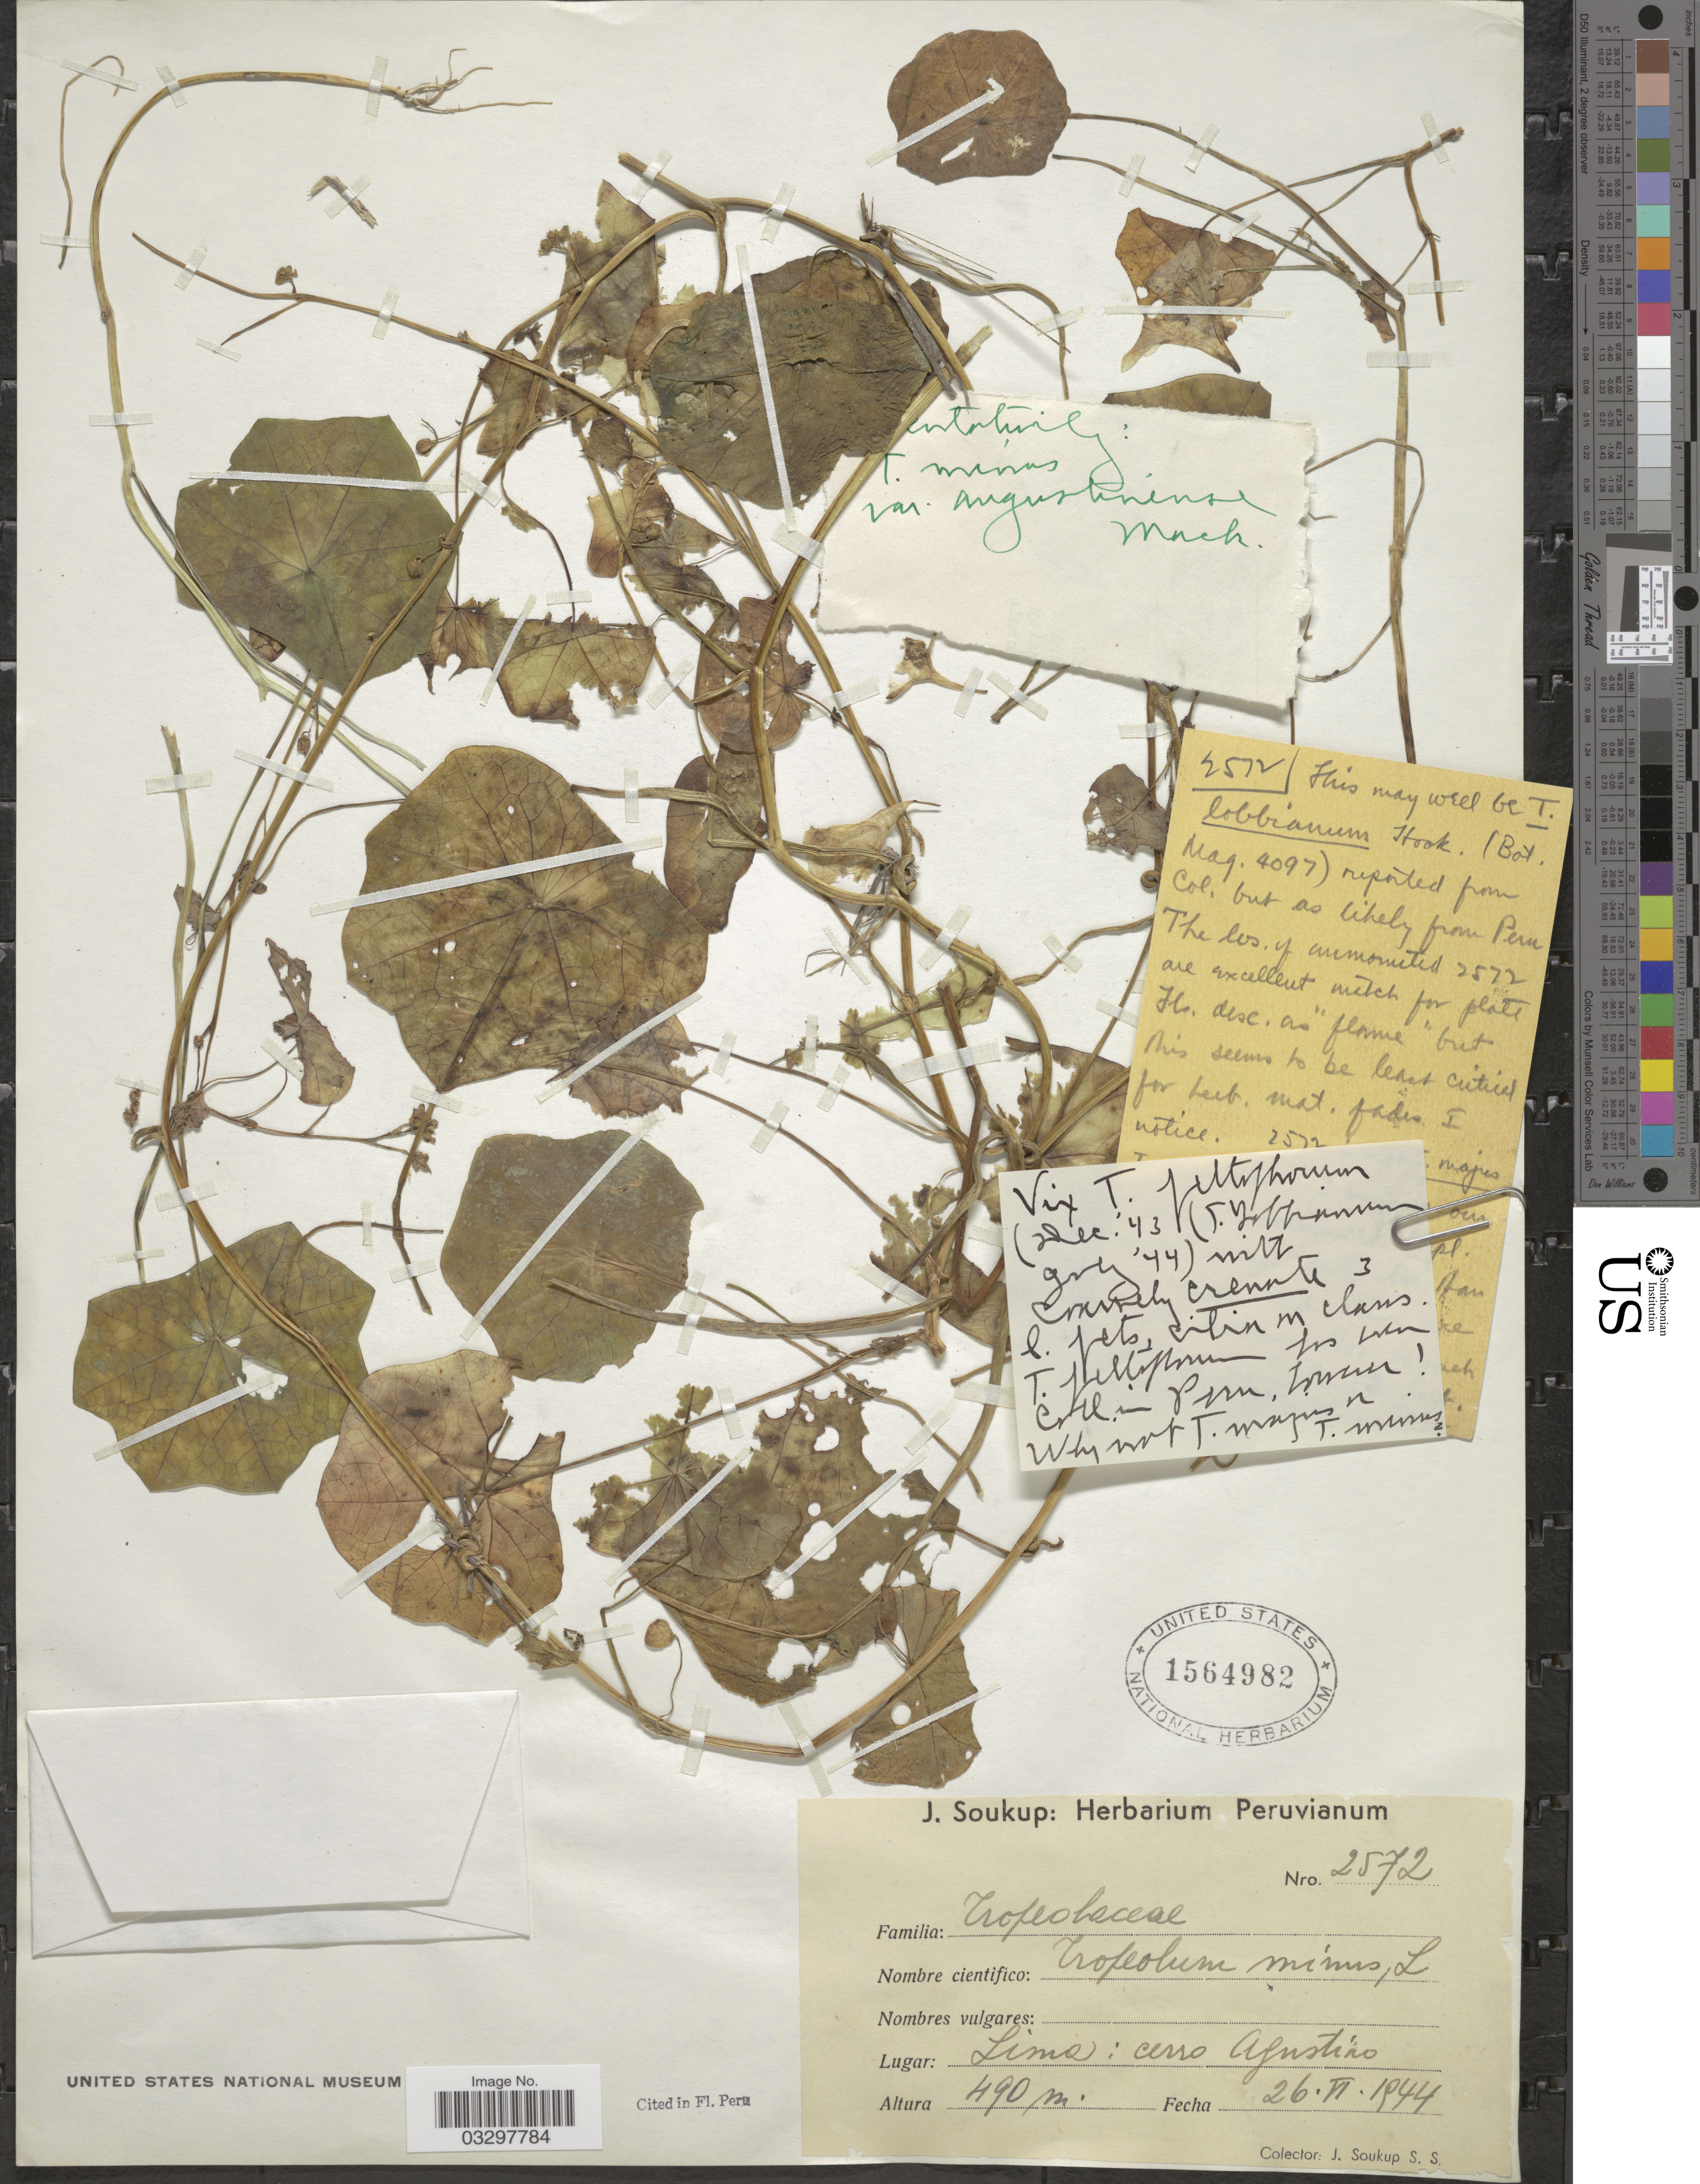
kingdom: Plantae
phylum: Tracheophyta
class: Magnoliopsida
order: Brassicales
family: Tropaeolaceae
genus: Tropaeolum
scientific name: Tropaeolum minus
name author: L.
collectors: J. Soukup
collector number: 2572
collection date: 1944-06-26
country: Peru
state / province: Lima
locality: Cerro Agustino.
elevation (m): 490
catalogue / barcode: US 1564982